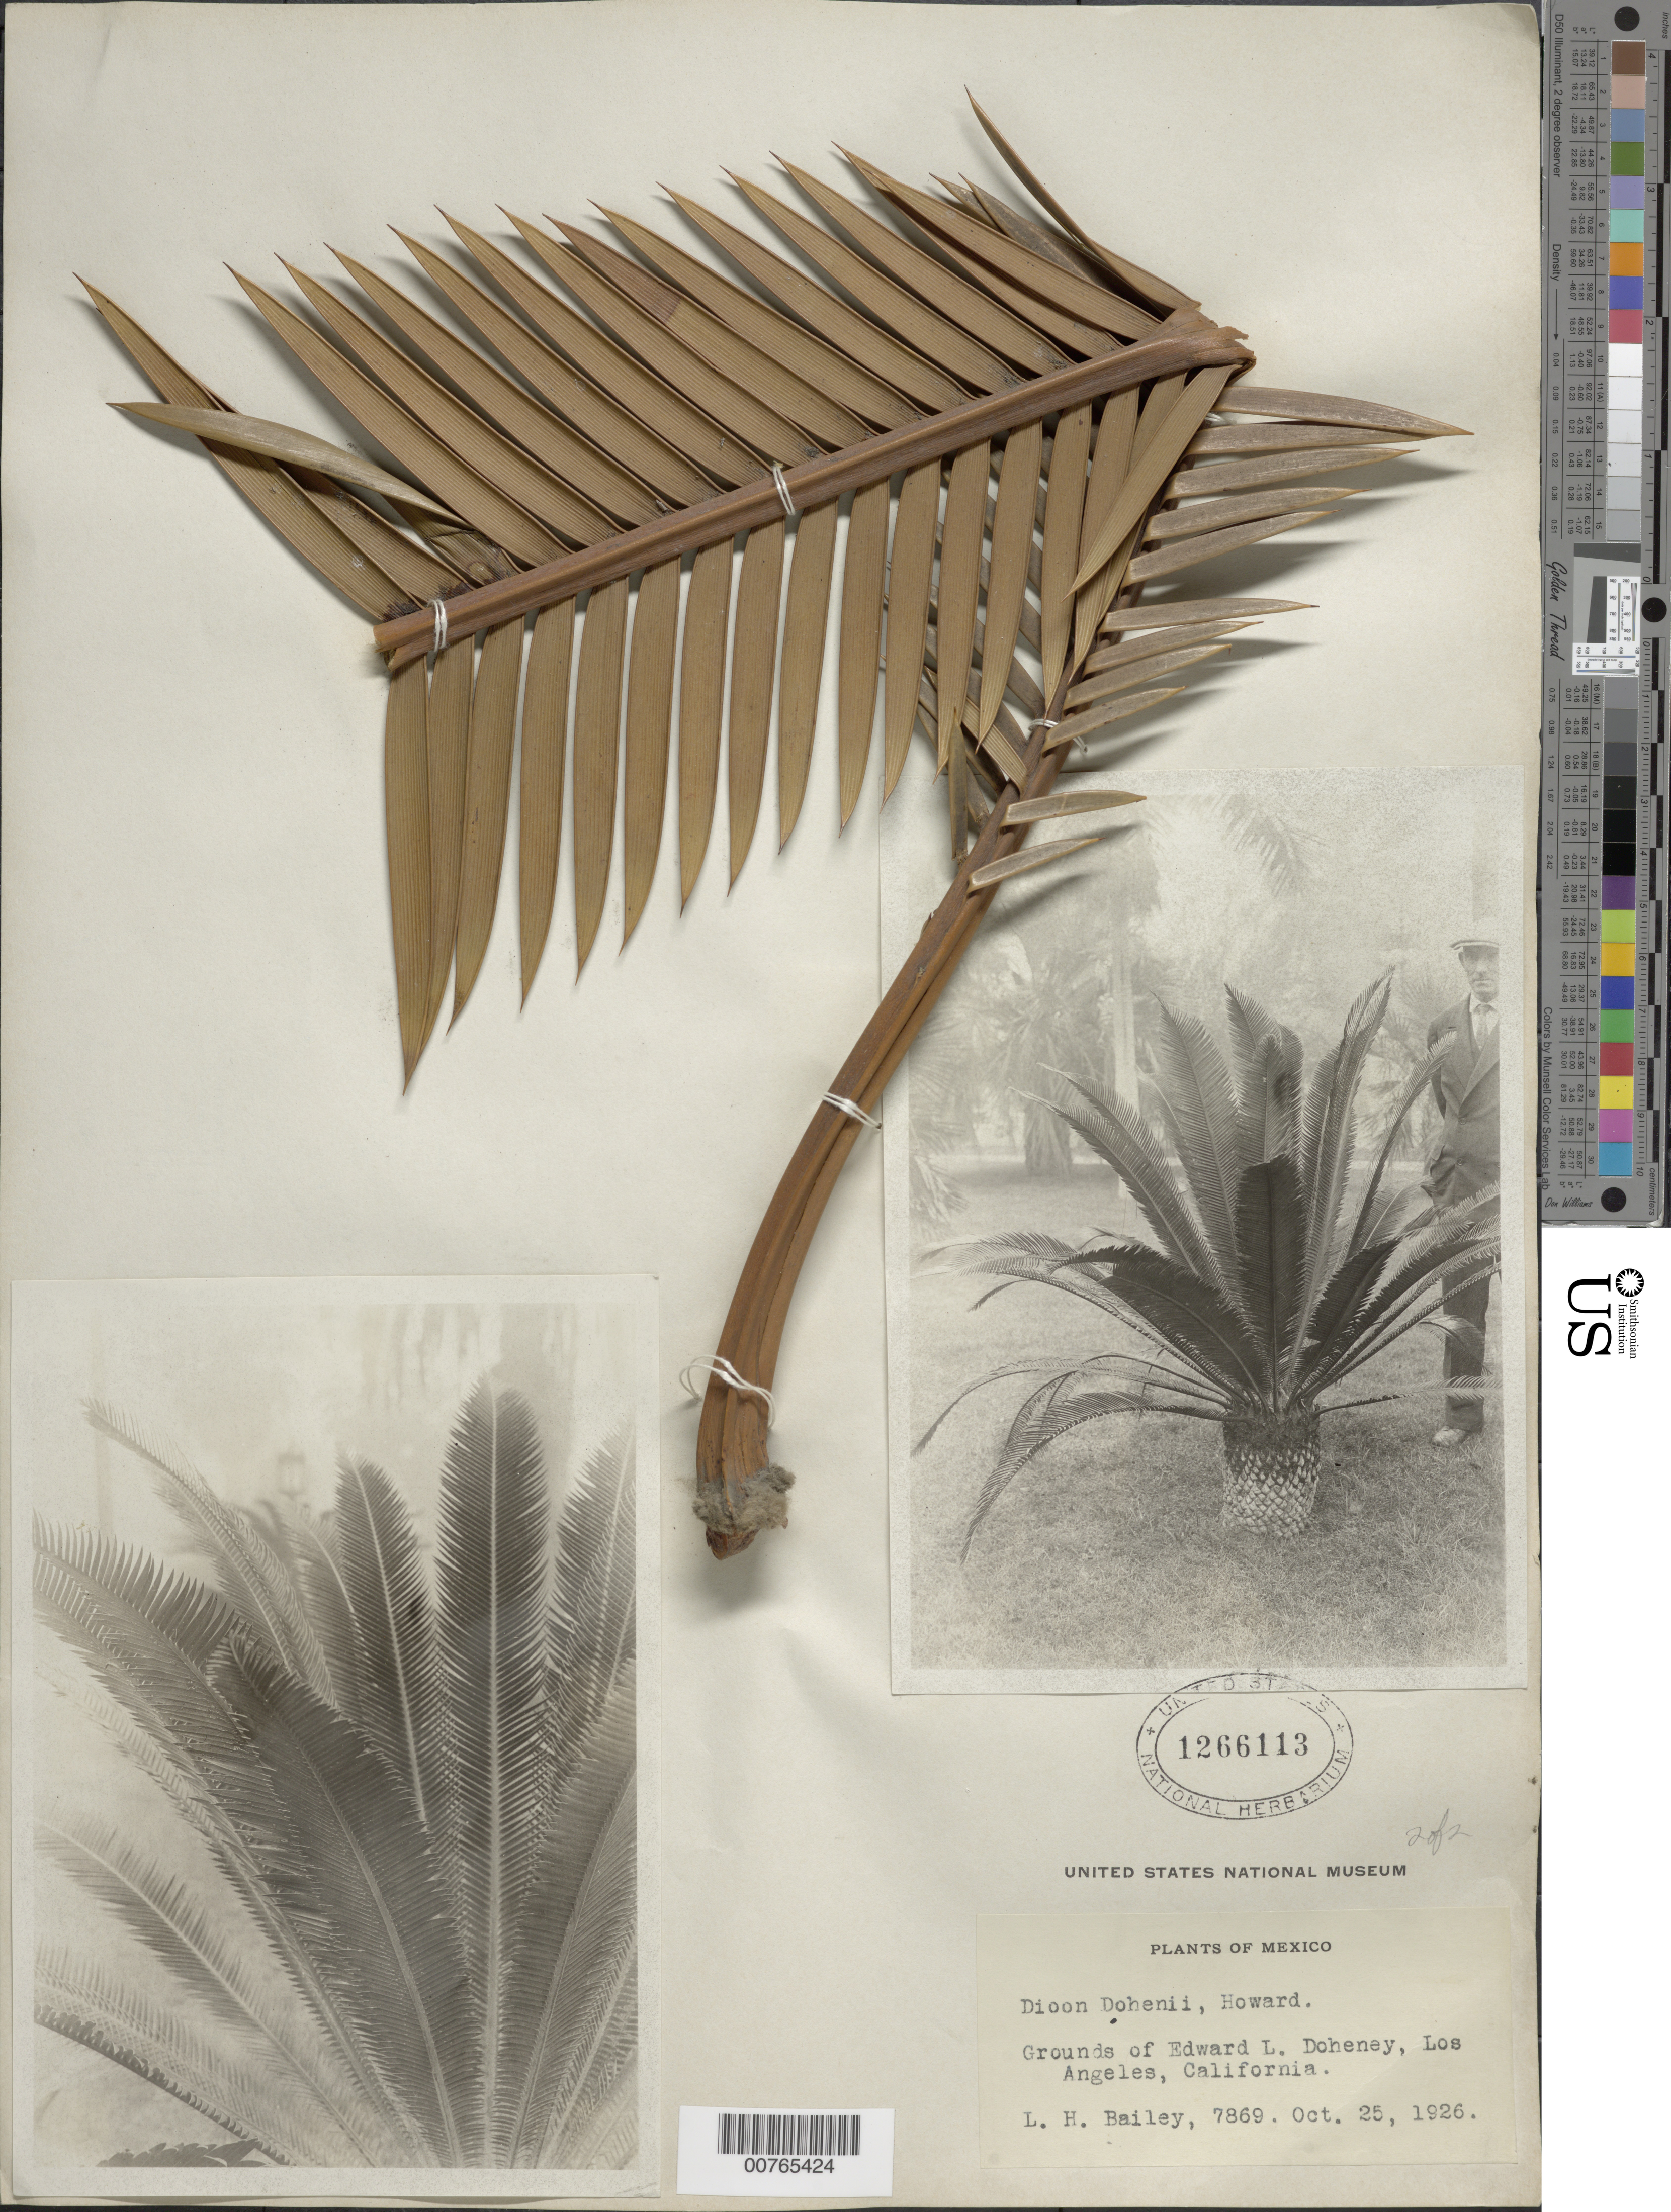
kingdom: Plantae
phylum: Tracheophyta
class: Cycadopsida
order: Cycadales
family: Zamiaceae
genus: Dioon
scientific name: Dioon dohenii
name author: E.A. Howard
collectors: L. H. Bailey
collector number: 7869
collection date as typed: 25 Oct 1926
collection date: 1926-10-25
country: United States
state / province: California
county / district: Los Angeles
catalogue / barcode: US 1266113